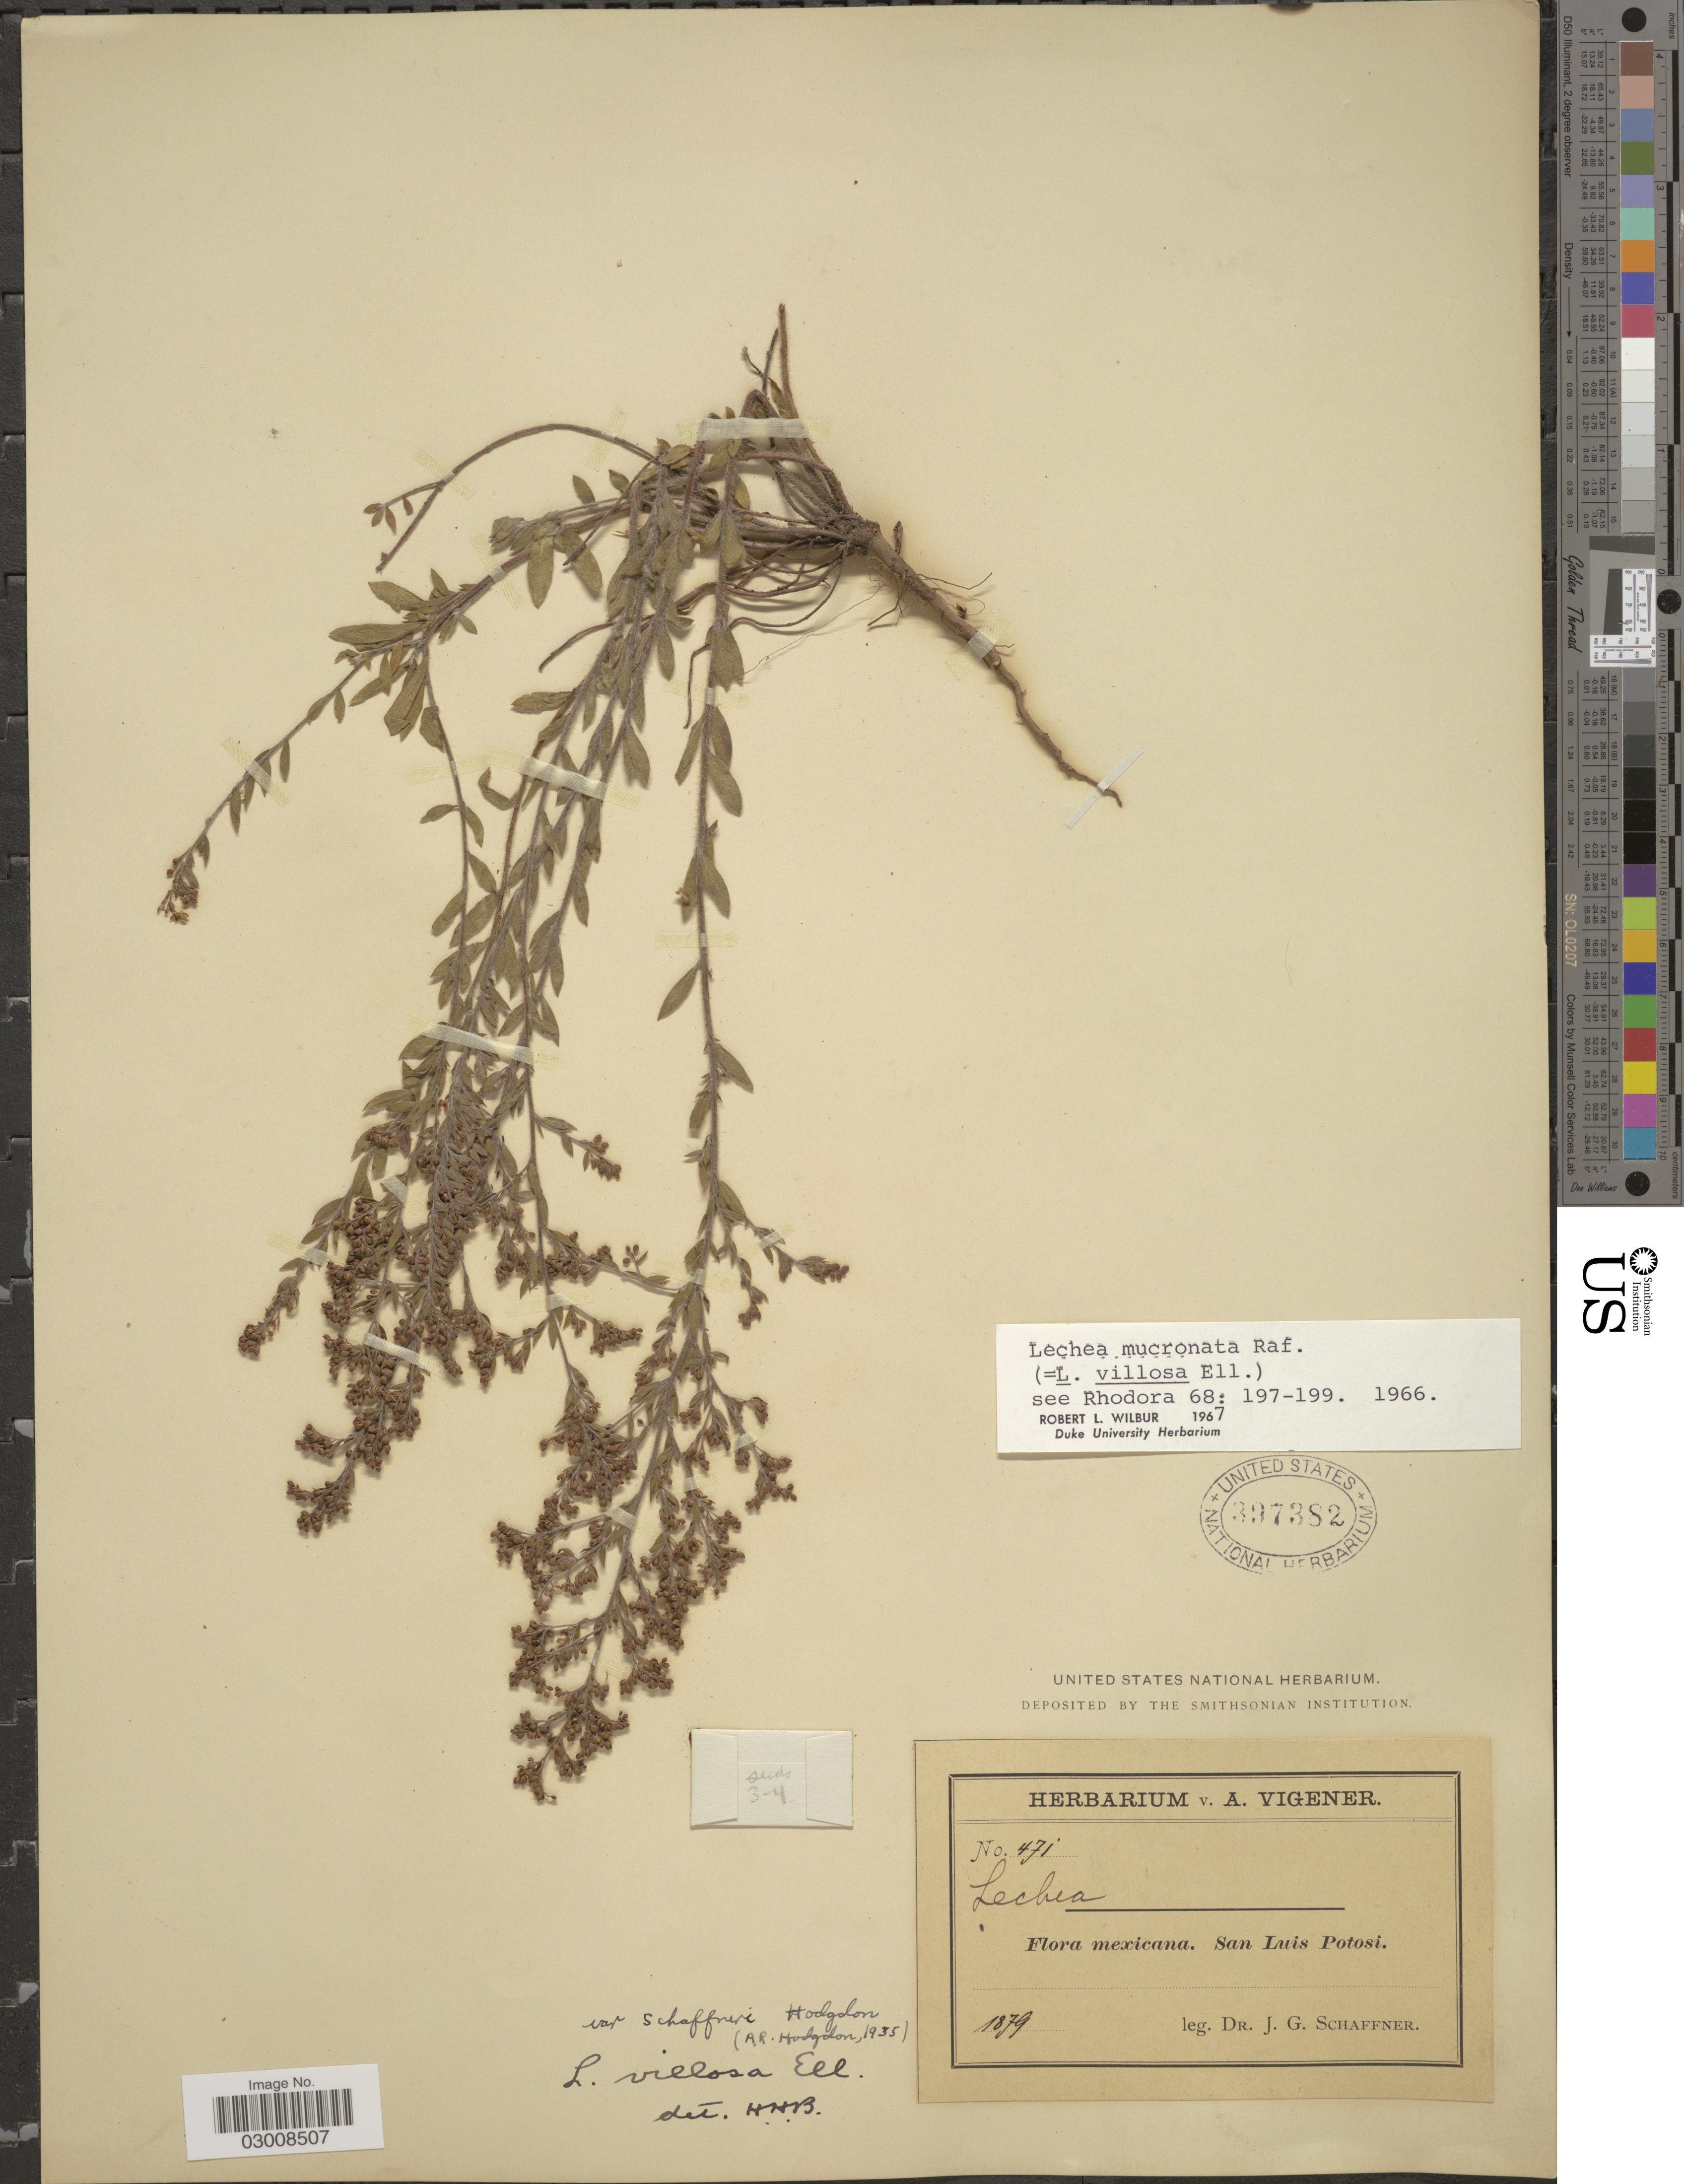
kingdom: Plantae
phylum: Tracheophyta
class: Magnoliopsida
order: Malvales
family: Cistaceae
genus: Lechea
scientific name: Lechea mucronata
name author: Raf.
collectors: J. G. Schaffner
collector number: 471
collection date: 1879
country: Mexico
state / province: San Luis Potosí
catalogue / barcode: US 397382